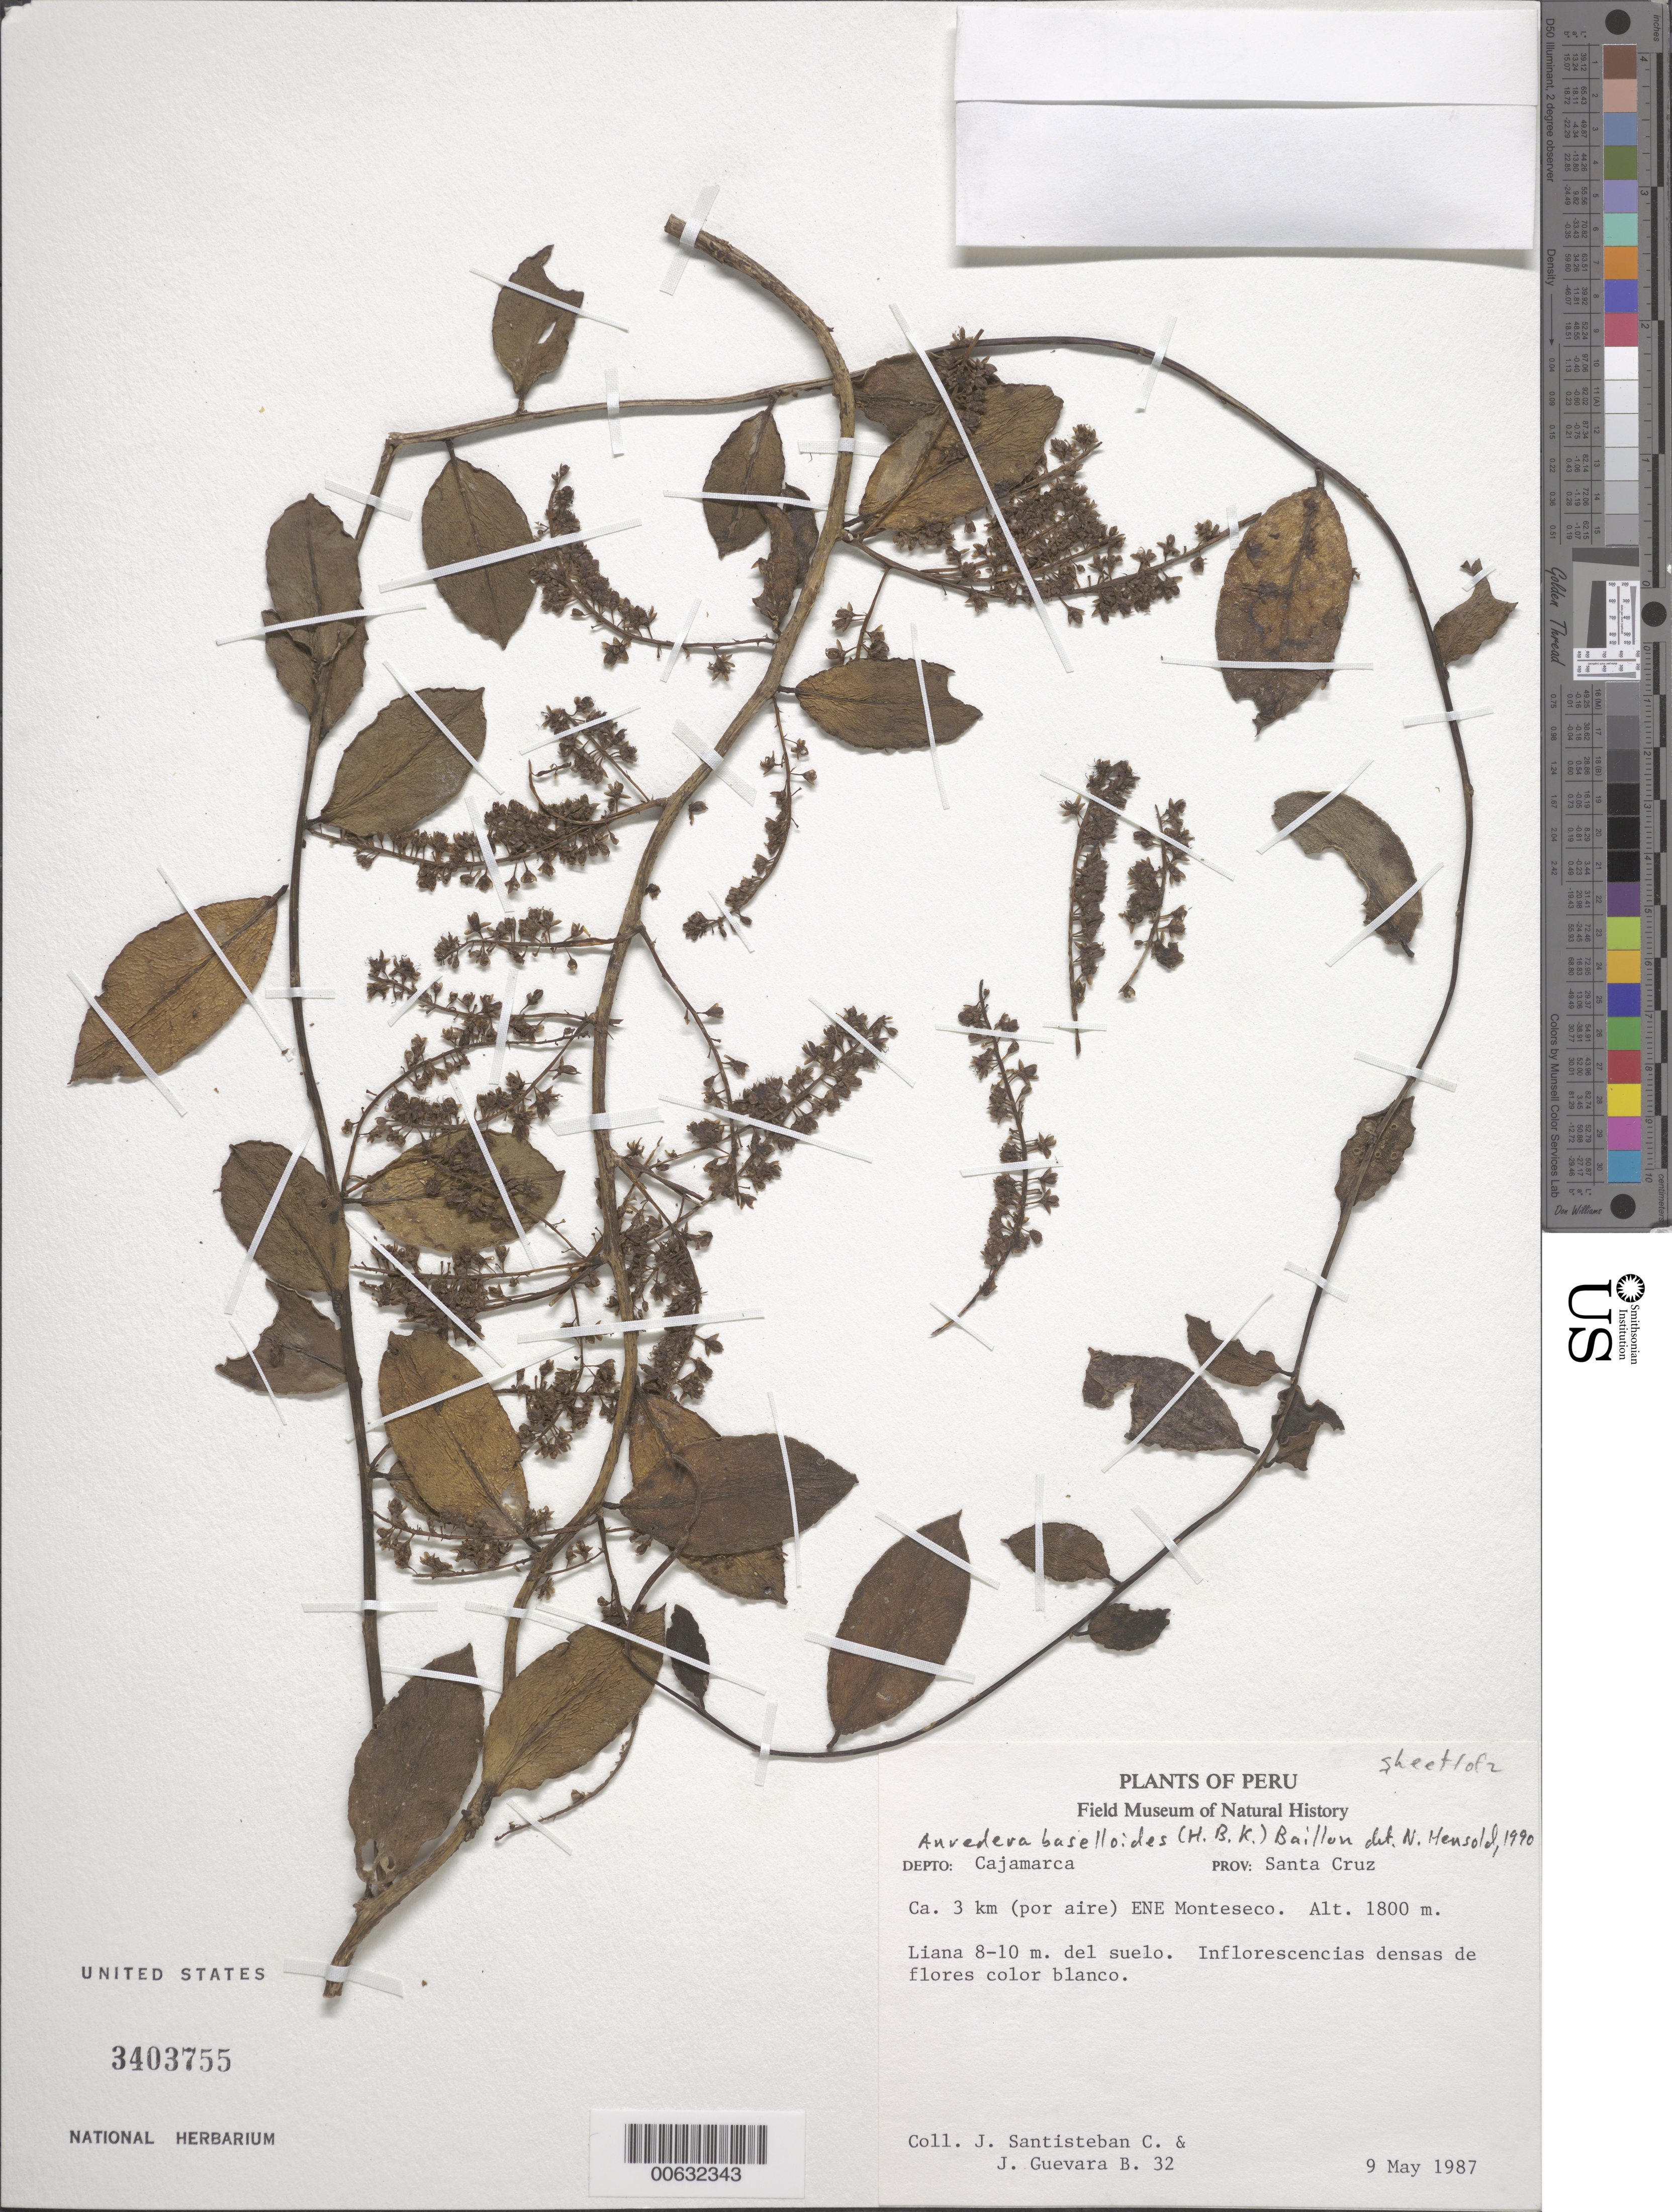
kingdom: Plantae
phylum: Tracheophyta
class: Magnoliopsida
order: Caryophyllales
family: Basellaceae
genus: Anredera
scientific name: Anredera baselloides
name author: (Kunth) Baill.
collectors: J. Santisteban C. & J. Guevara B.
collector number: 32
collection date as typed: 09 May 1987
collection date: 1987-05-09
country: Peru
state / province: Cajamarca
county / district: Santa Cruz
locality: ENE of Monte Seco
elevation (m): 1800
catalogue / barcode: US 3403755